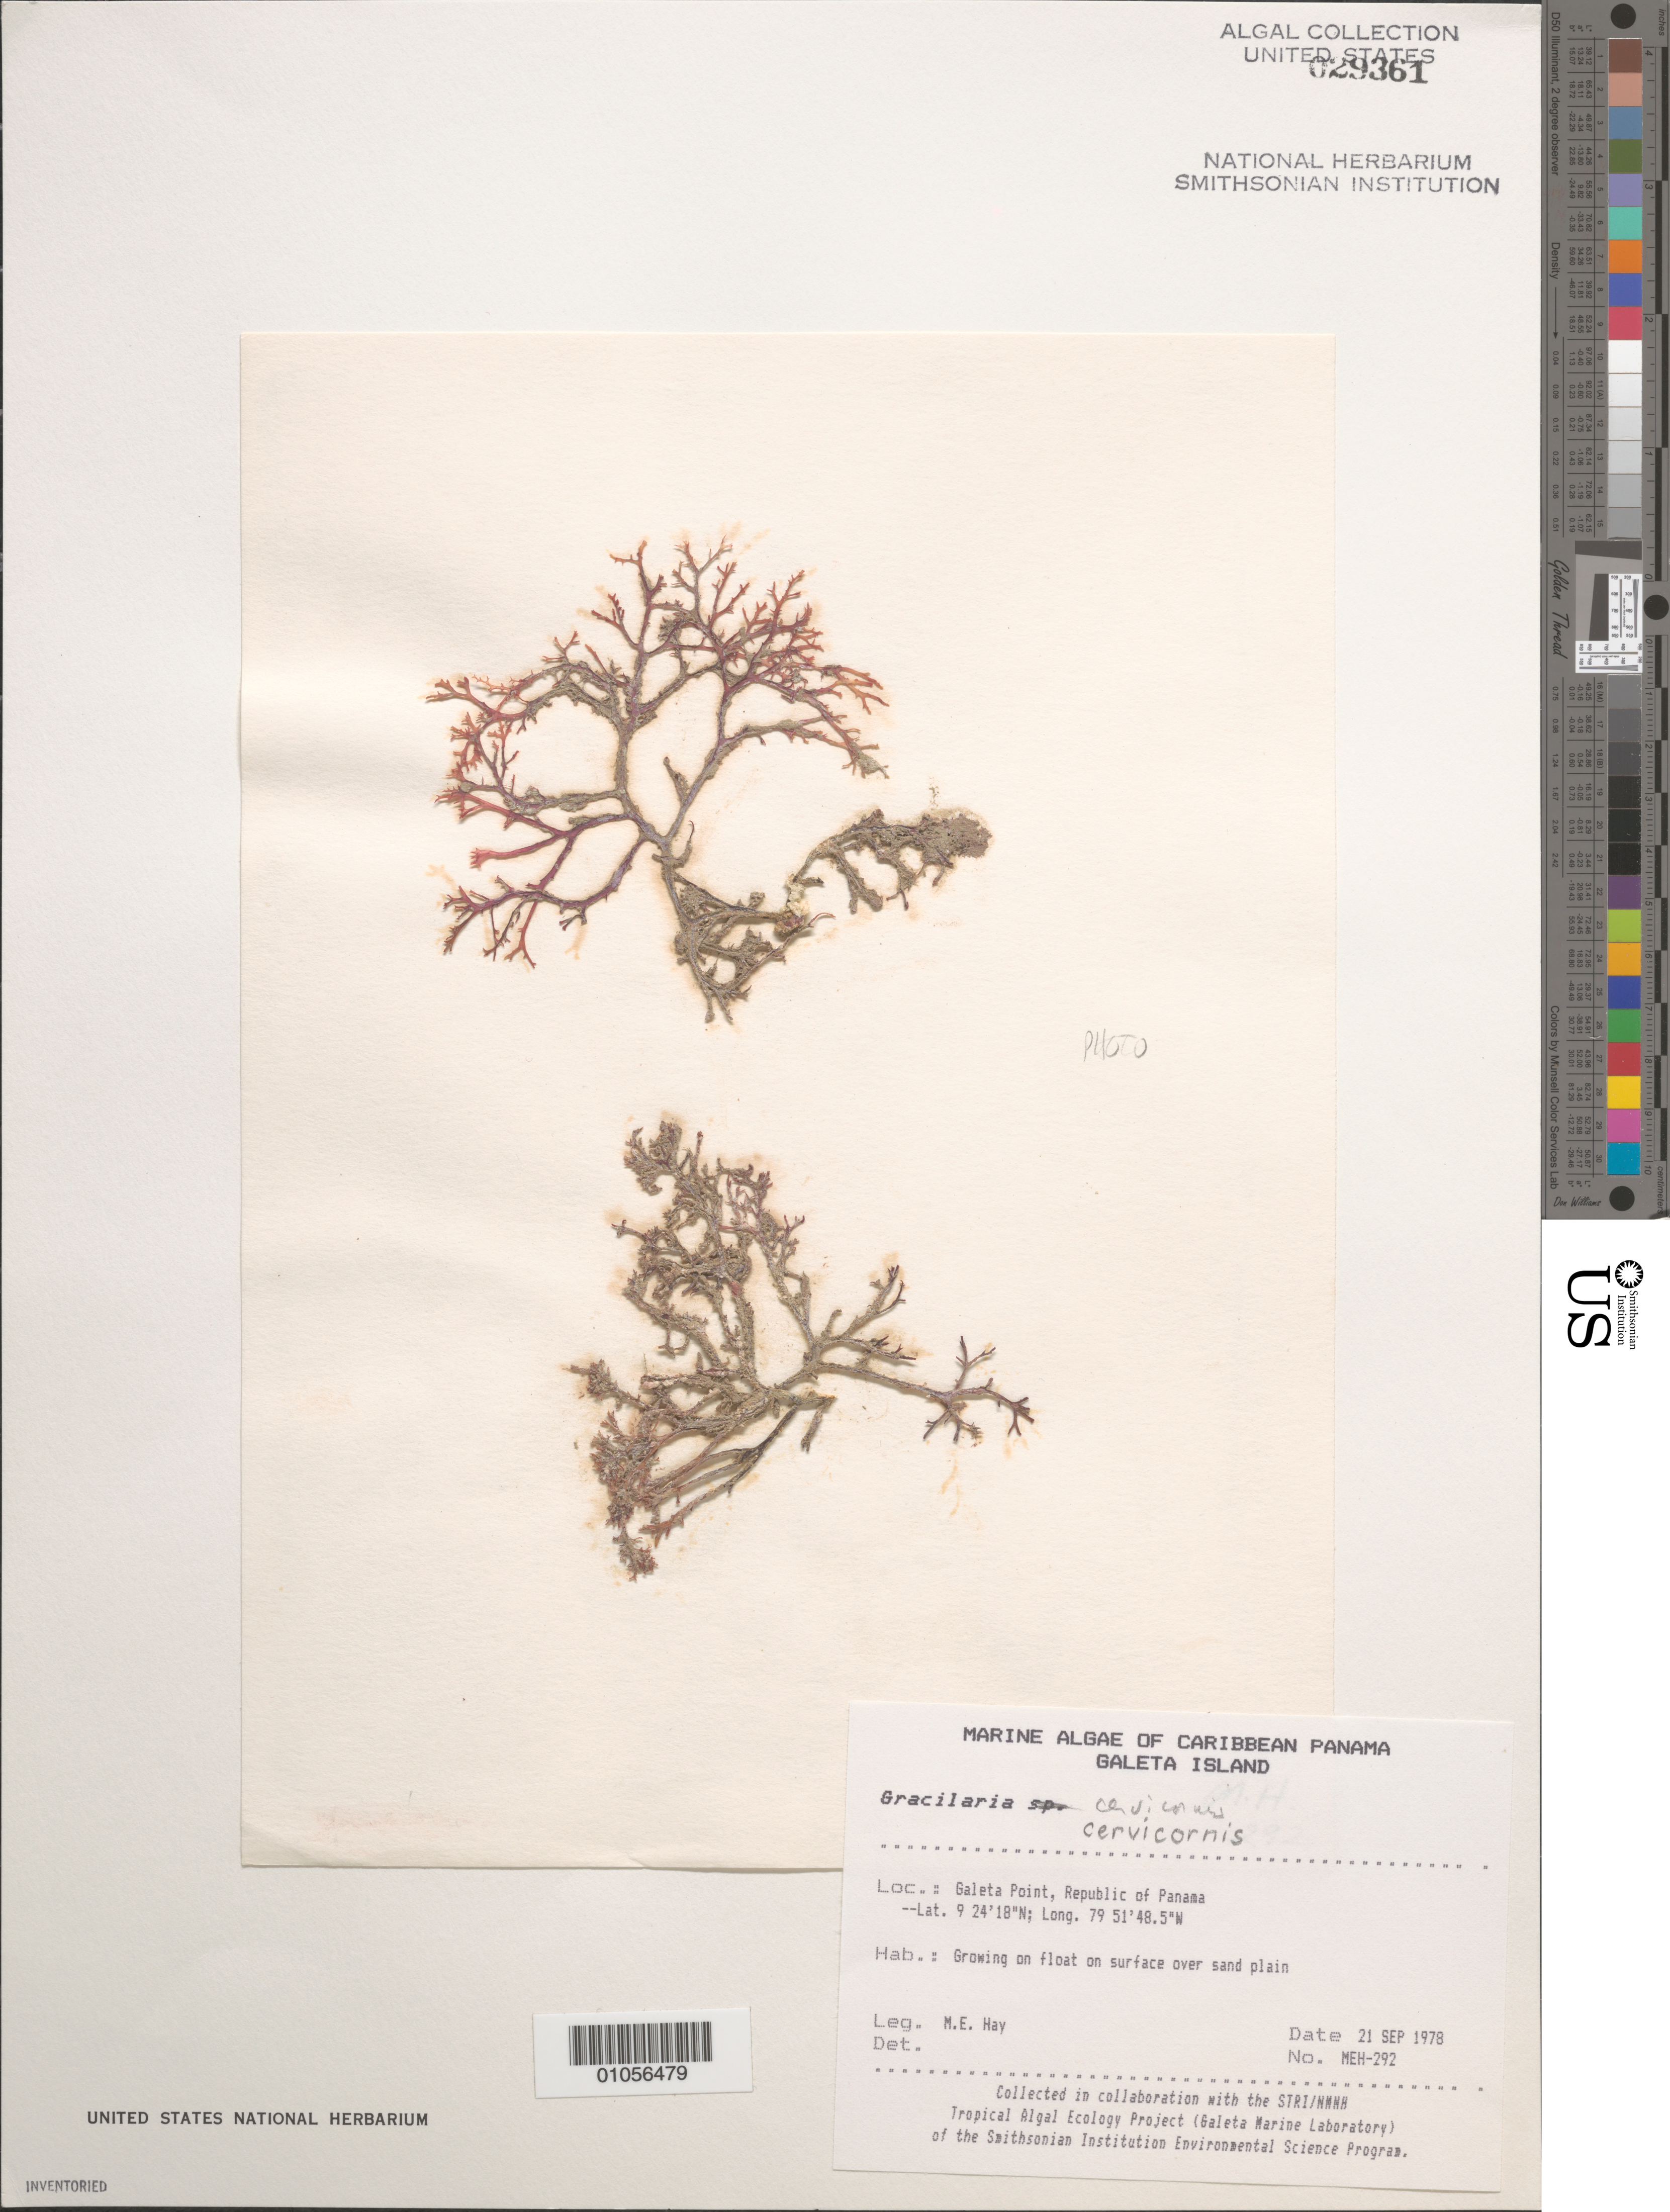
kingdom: Plantae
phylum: Rhodophyta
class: Florideophyceae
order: Gracilariales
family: Gracilariaceae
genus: Gracilaria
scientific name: Gracilaria cervicornis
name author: (Turner) J. Agardh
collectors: M. E. Hay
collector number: MEH-292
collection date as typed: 21 Sep 1978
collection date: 1978-09-21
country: Panama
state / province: Colón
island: Galeta Island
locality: Galeta Point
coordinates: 9 24'18"N, 79 51'48.5"W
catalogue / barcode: US 29361